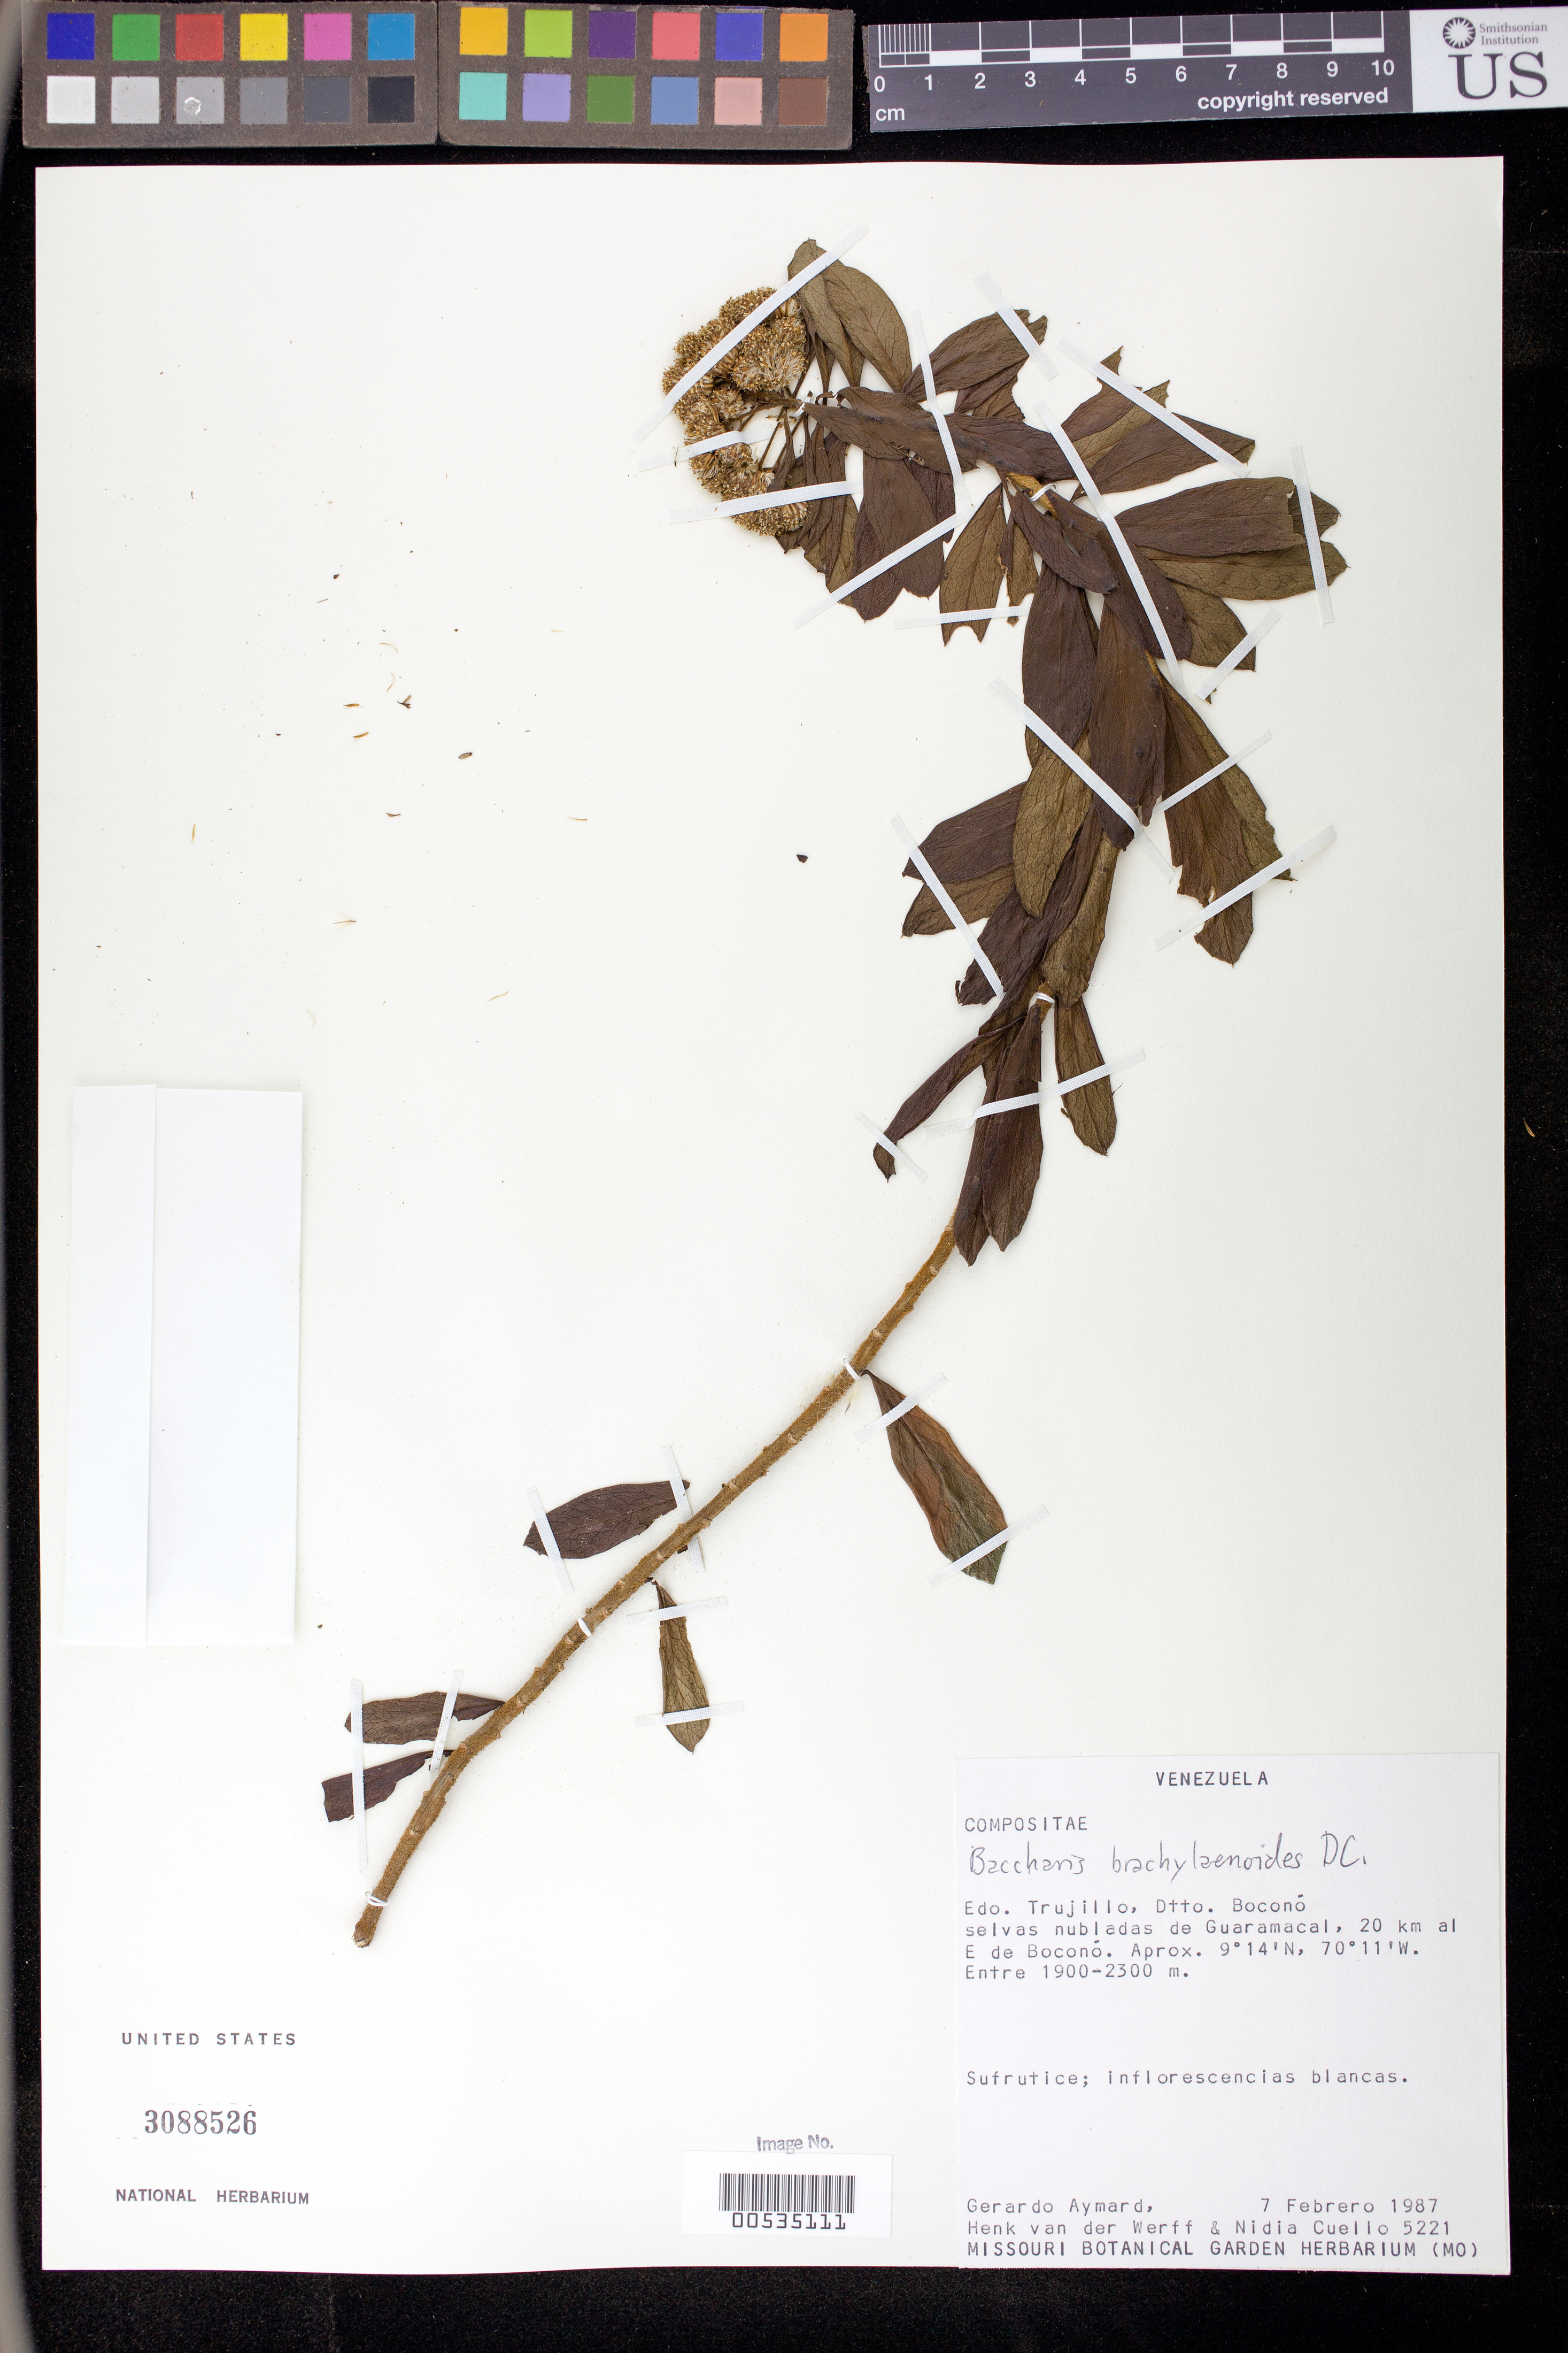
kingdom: Plantae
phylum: Tracheophyta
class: Magnoliopsida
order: Asterales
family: Asteraceae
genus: Baccharis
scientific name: Baccharis brachylaenoides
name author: DC.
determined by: Robinson, Harold E., (US)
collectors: G. A. Aymard, H. van der Werff & N. L. Cuello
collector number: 5221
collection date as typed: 07 Feb 1987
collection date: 1987-02-07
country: Venezuela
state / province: Trujillo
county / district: Boconó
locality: Guaramacal. 20 km E Boconó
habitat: Selvas nubladas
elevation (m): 1900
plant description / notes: MO, PORT, US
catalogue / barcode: US 3088526